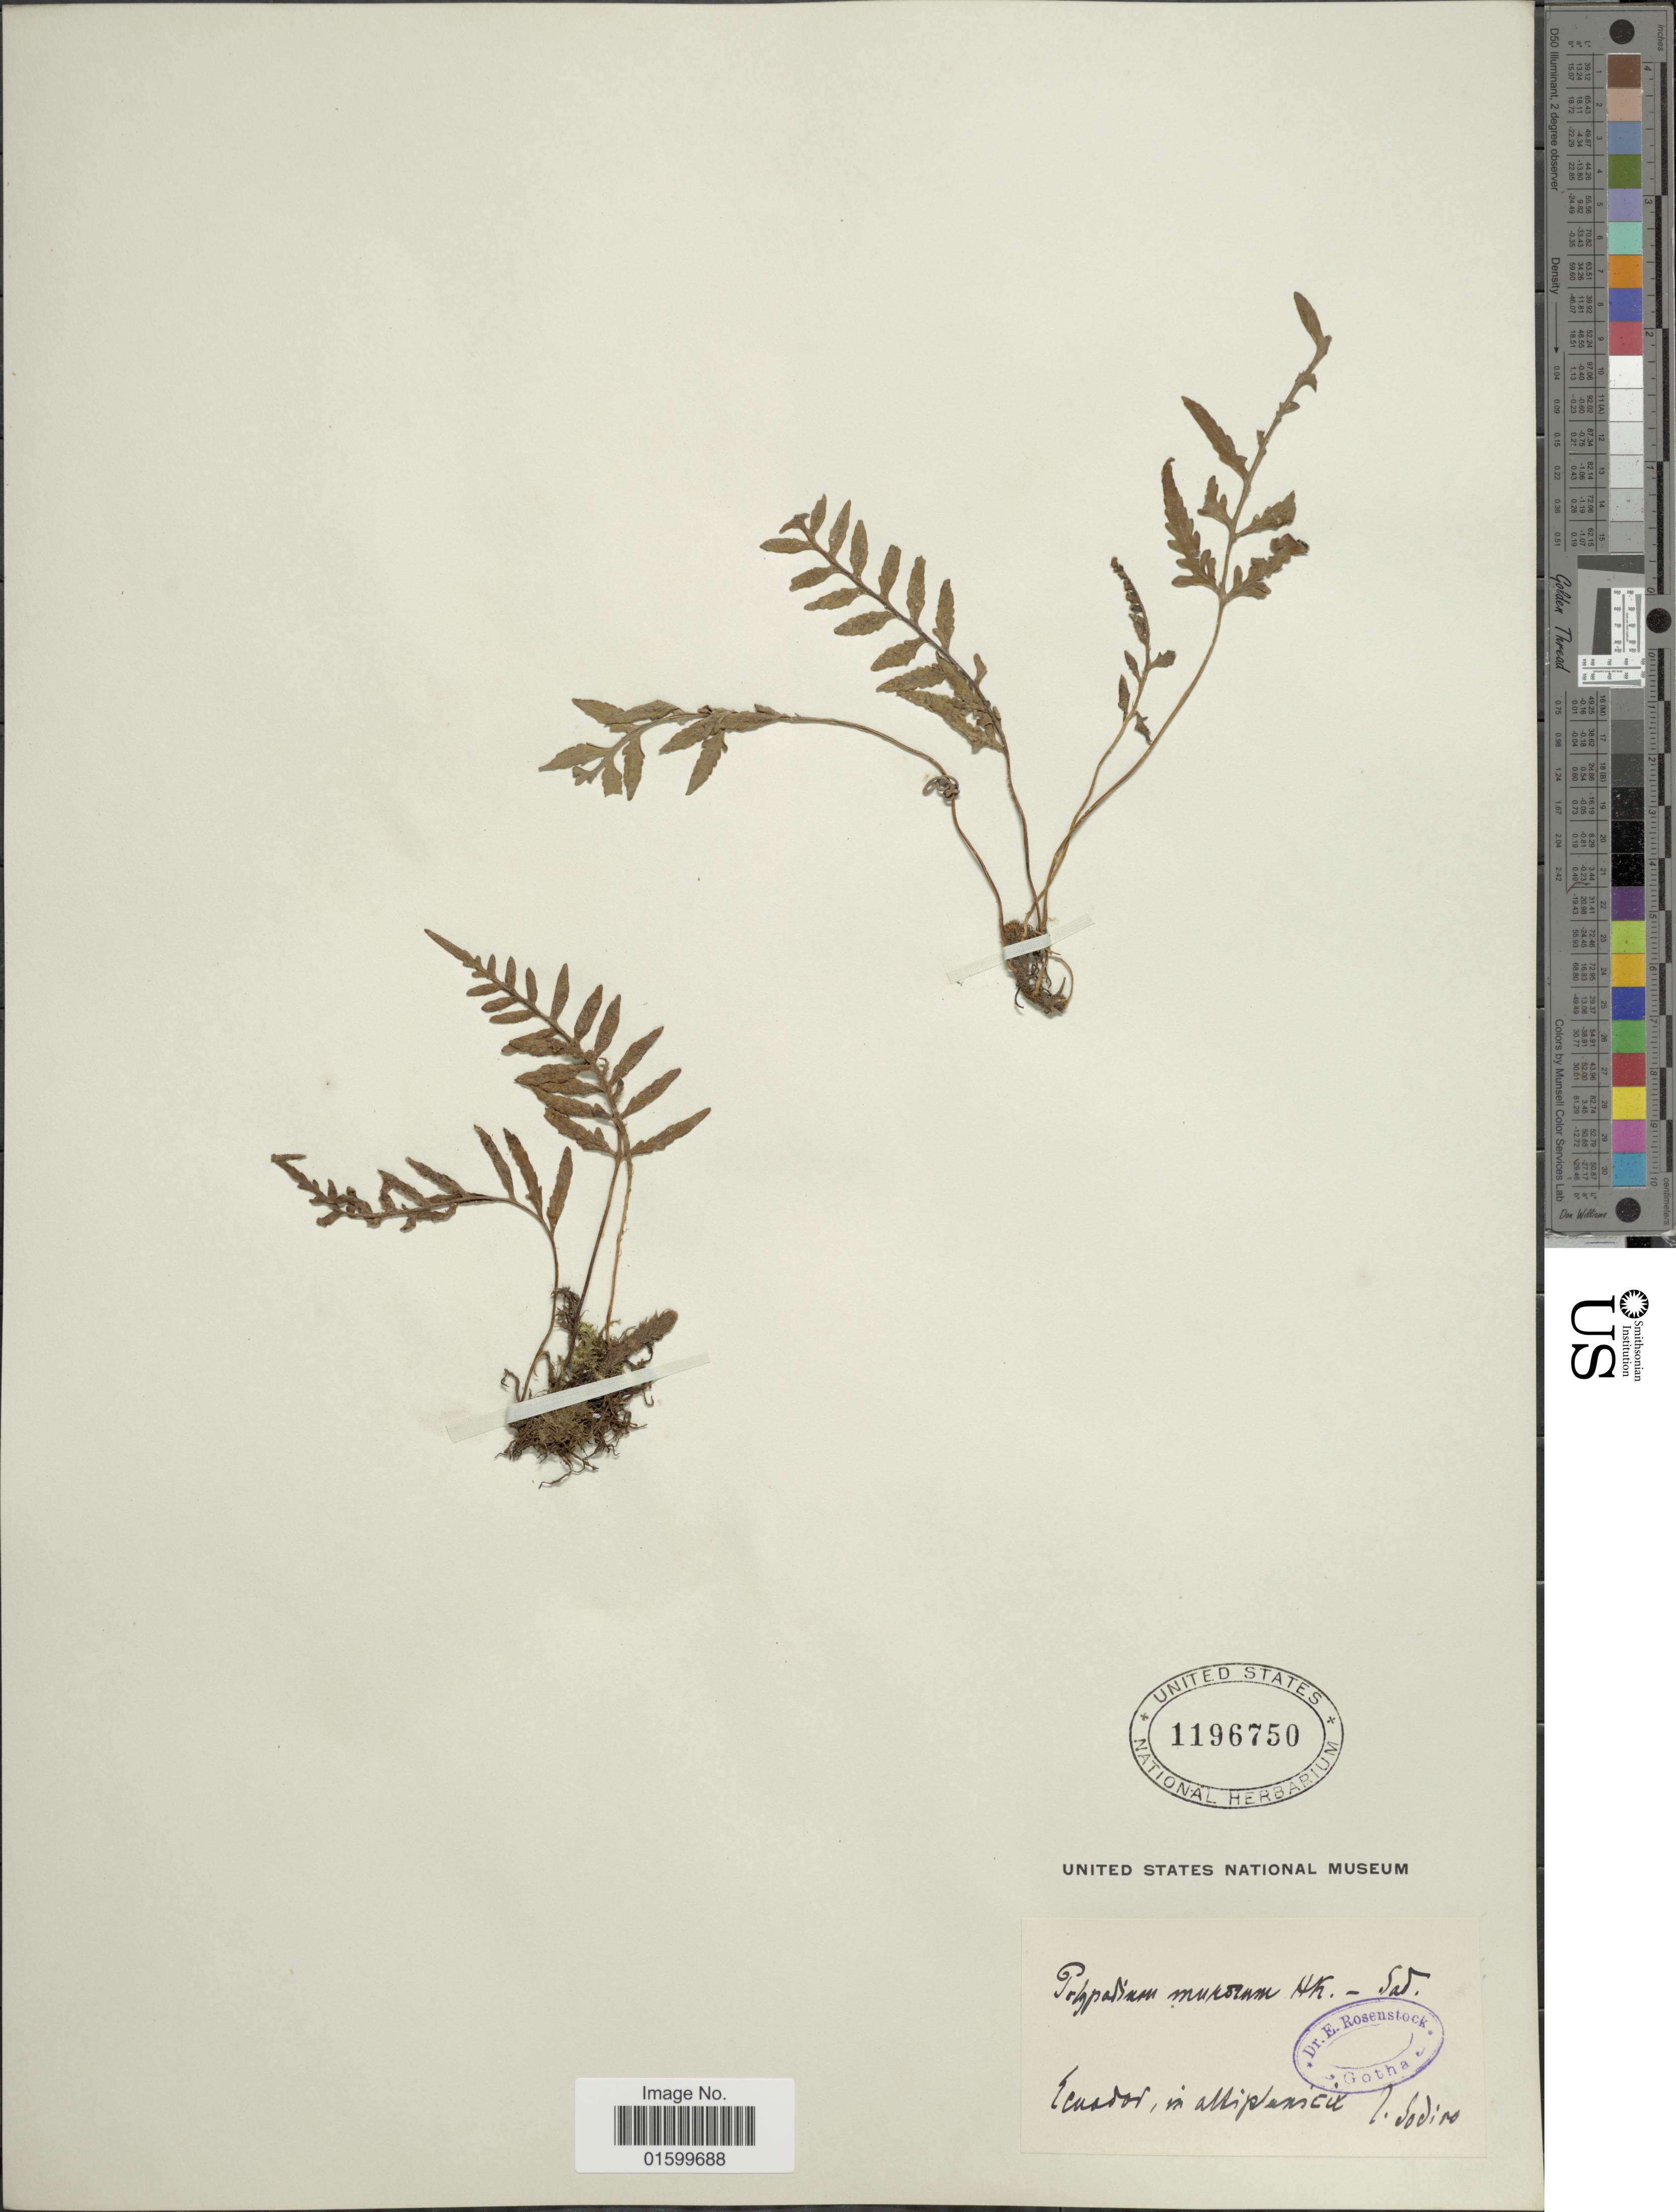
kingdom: Plantae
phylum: Tracheophyta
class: Polypodiopsida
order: Polypodiales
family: Polypodiaceae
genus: Pleopeltis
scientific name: Pleopeltis murorum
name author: (Hook.) A.R. Sm. & Tejero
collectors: Sodiro, --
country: Ecuador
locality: Altiplanicie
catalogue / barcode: US 1196750